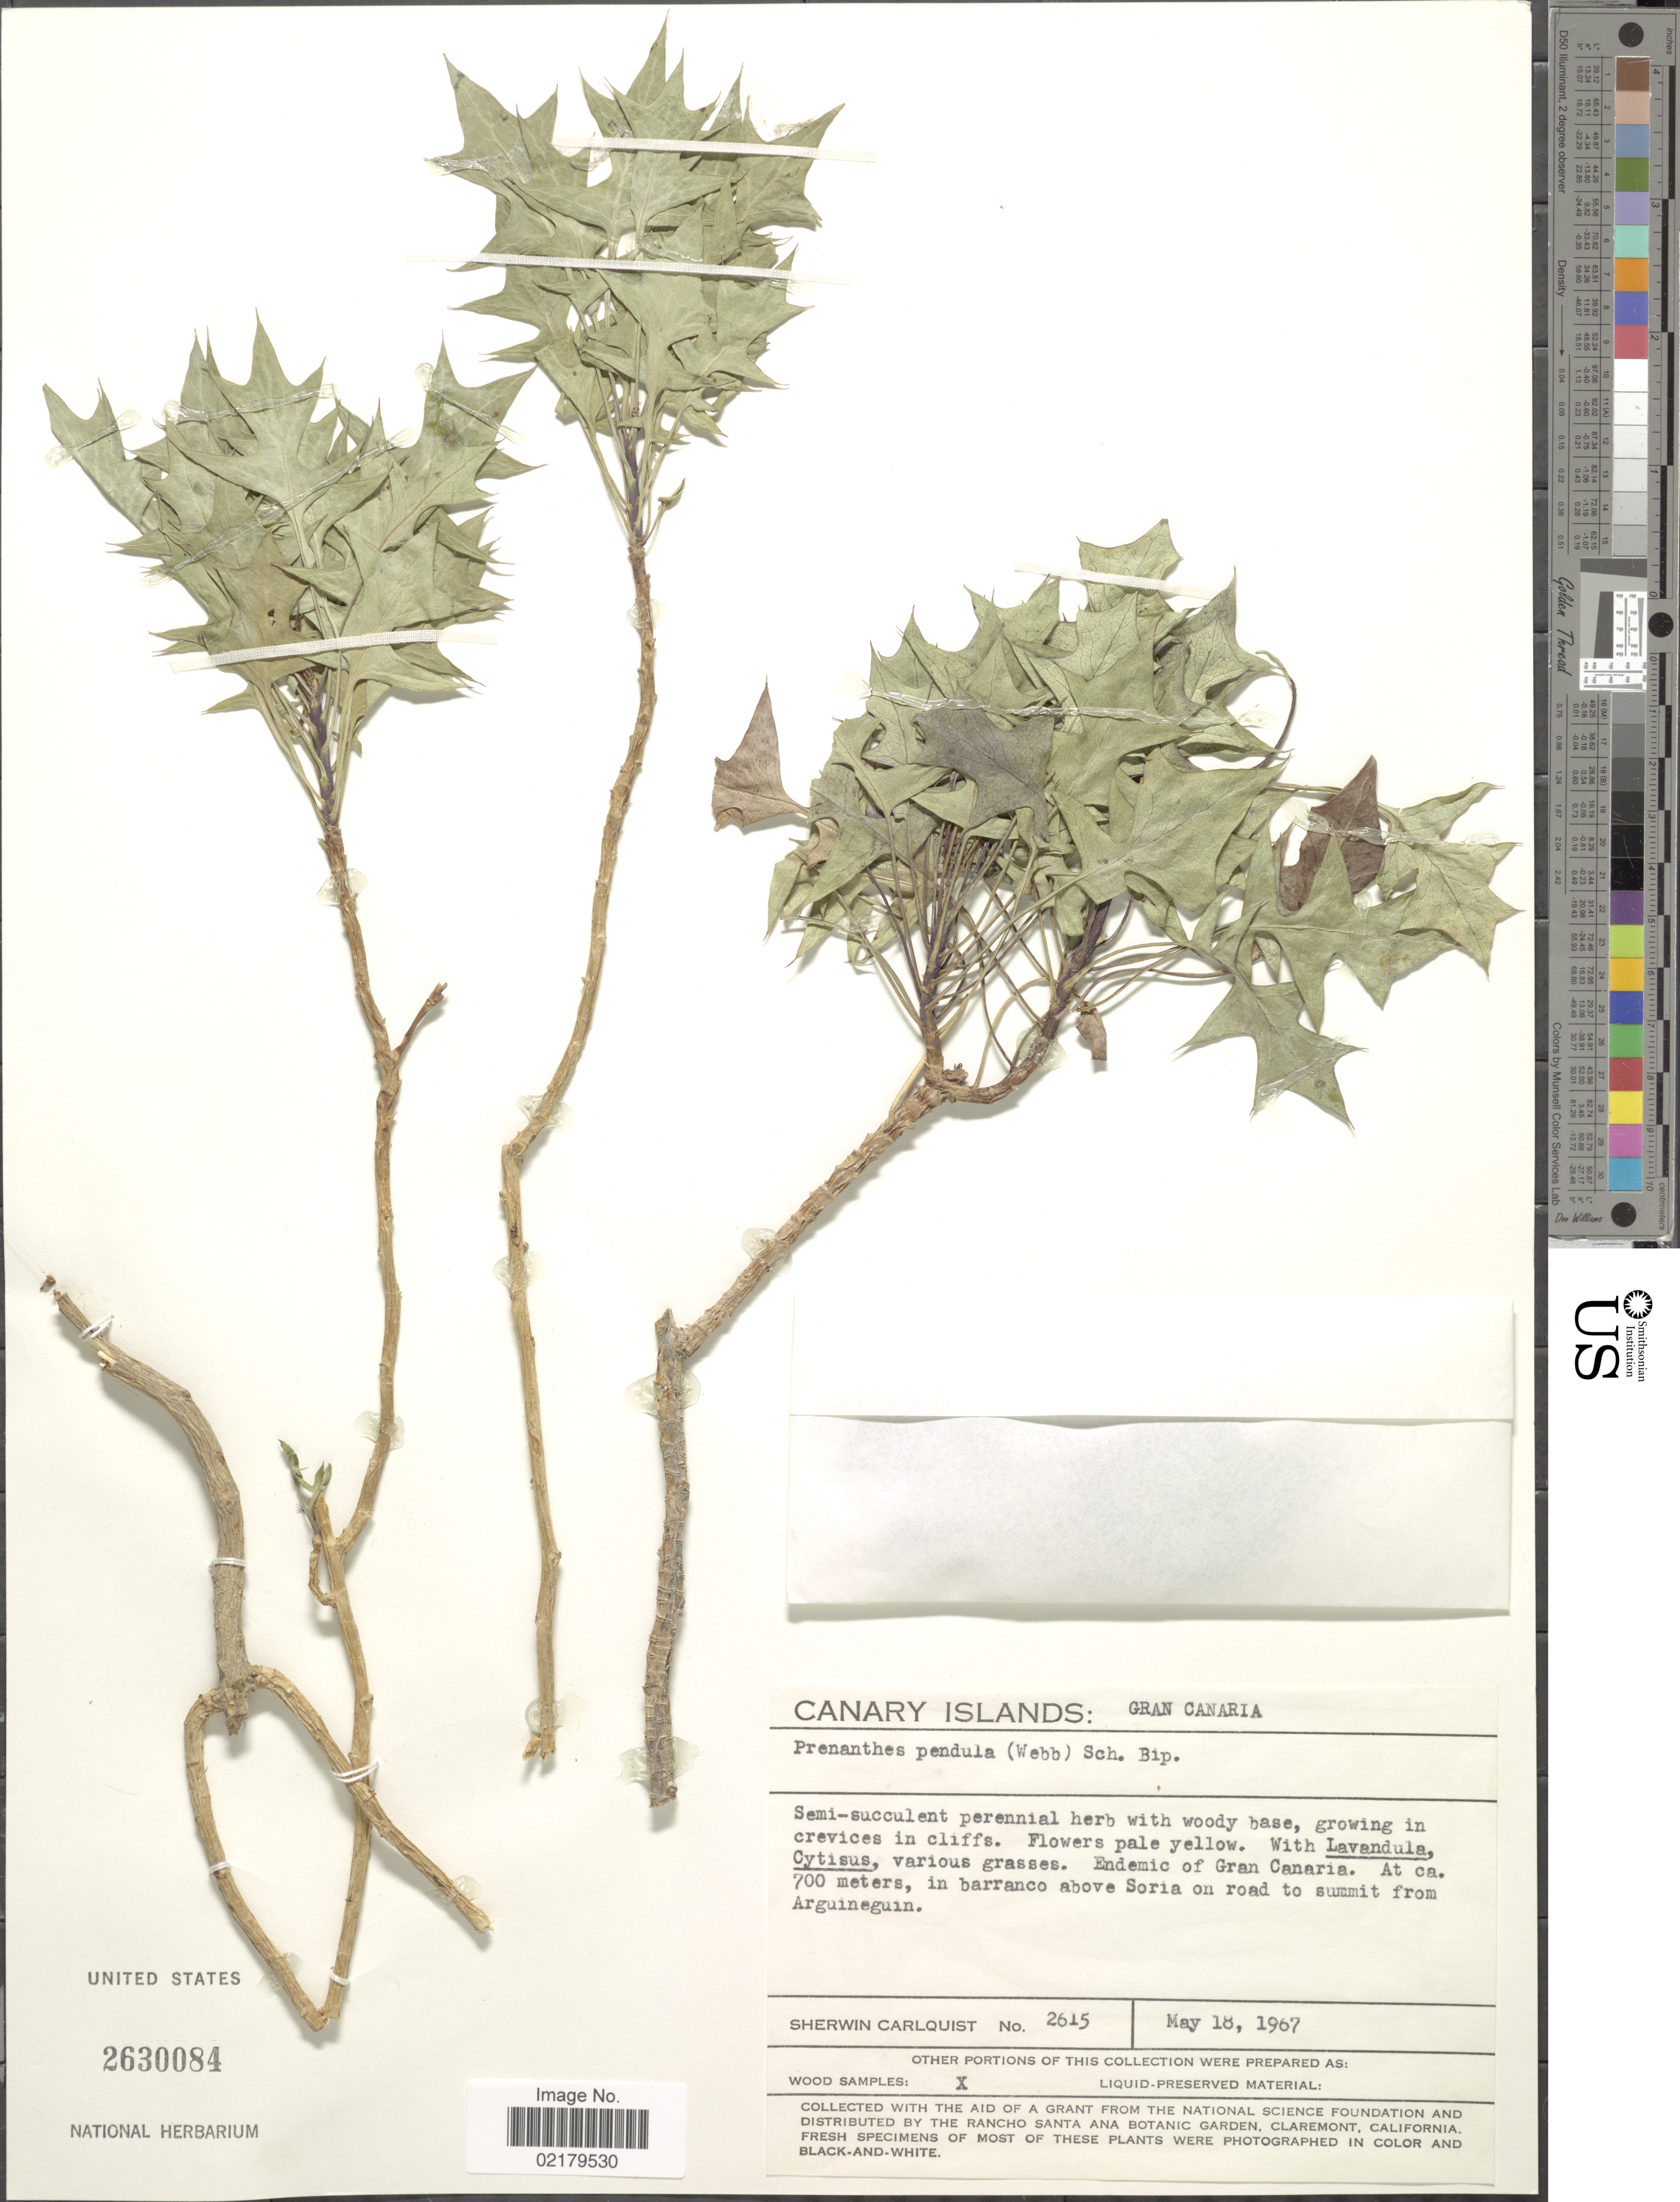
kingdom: Plantae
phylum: Tracheophyta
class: Magnoliopsida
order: Asterales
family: Asteraceae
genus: Sonchus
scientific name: Sonchus pendulus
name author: (Sch. Bip.) Sennikov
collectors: S. Carlquist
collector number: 2615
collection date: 1967-05-18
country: Spain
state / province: Canarias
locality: Canary Islands: Gran Canaria. Endemic of Gran Canaria. in barranco above Soria on road to summit from Arguineguin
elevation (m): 700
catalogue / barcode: US 2630084